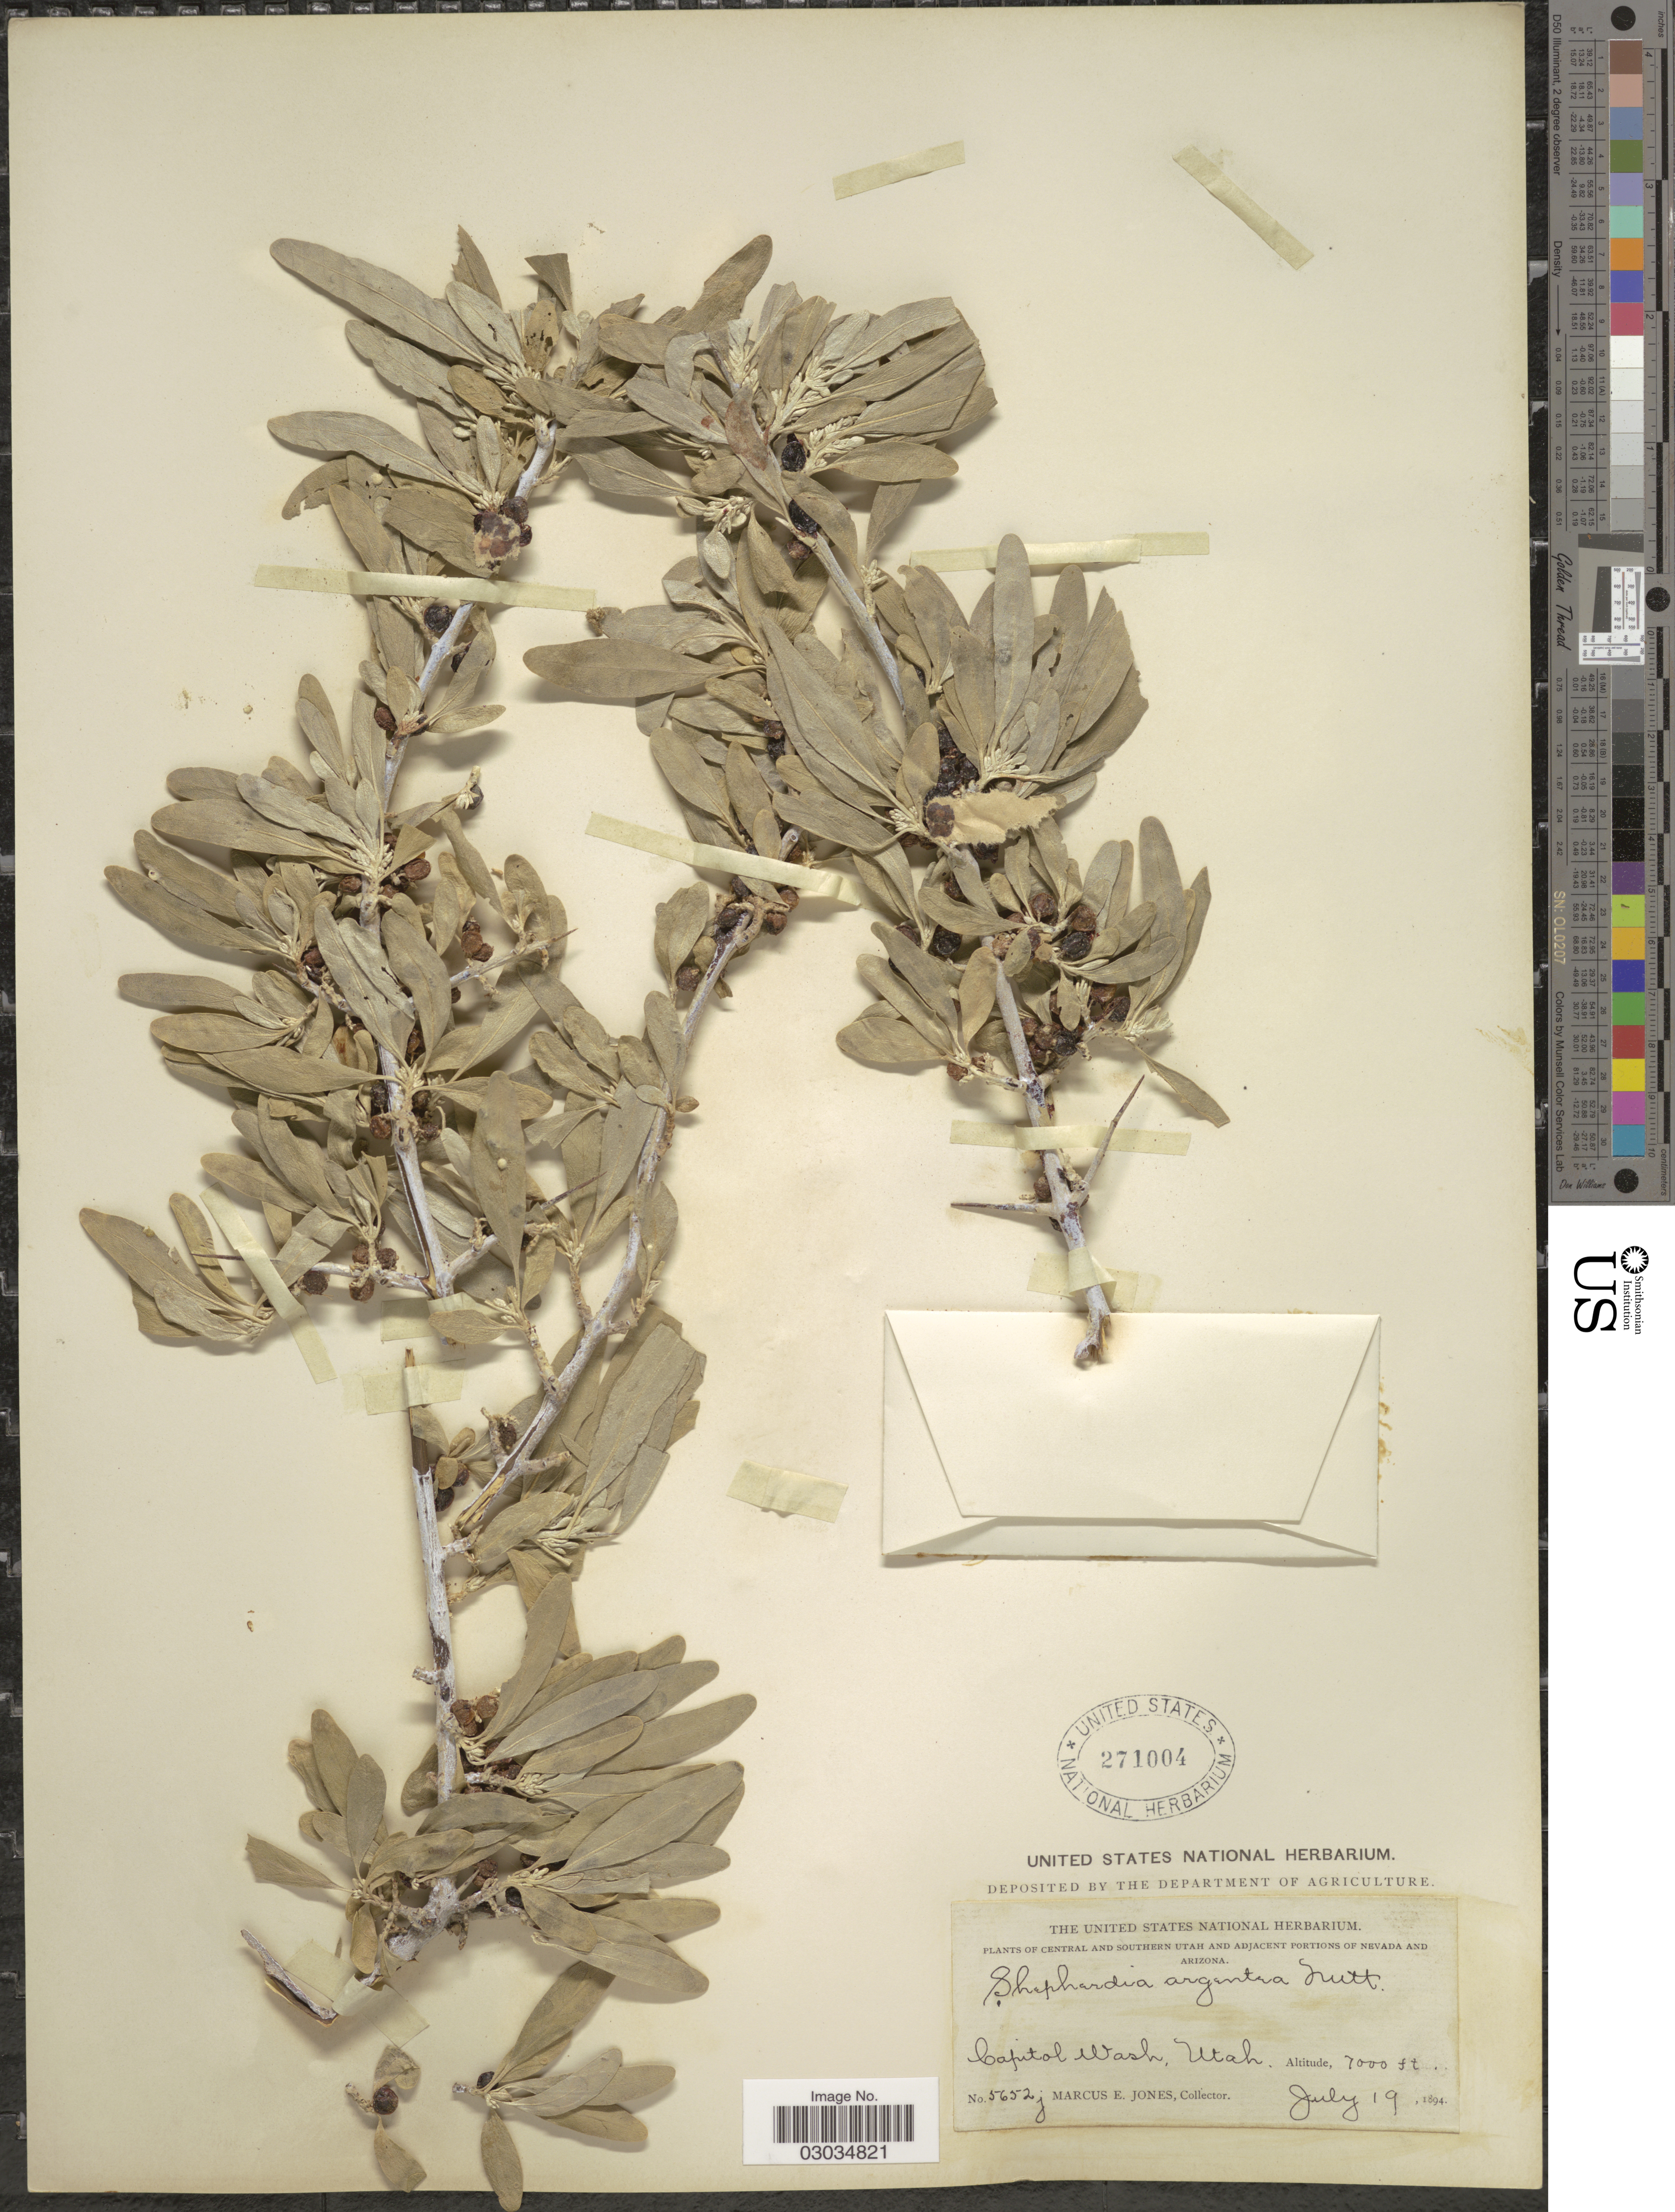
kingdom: Plantae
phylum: Tracheophyta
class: Magnoliopsida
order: Rosales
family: Elaeagnaceae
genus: Shepherdia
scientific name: Shepherdia argentea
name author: (Pursh) Nutt.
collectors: M. E. Jones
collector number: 5652j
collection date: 1894-07-19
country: United States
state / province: Utah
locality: Central and Southern Utah, Capital Wash.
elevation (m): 2134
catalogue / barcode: US 271004